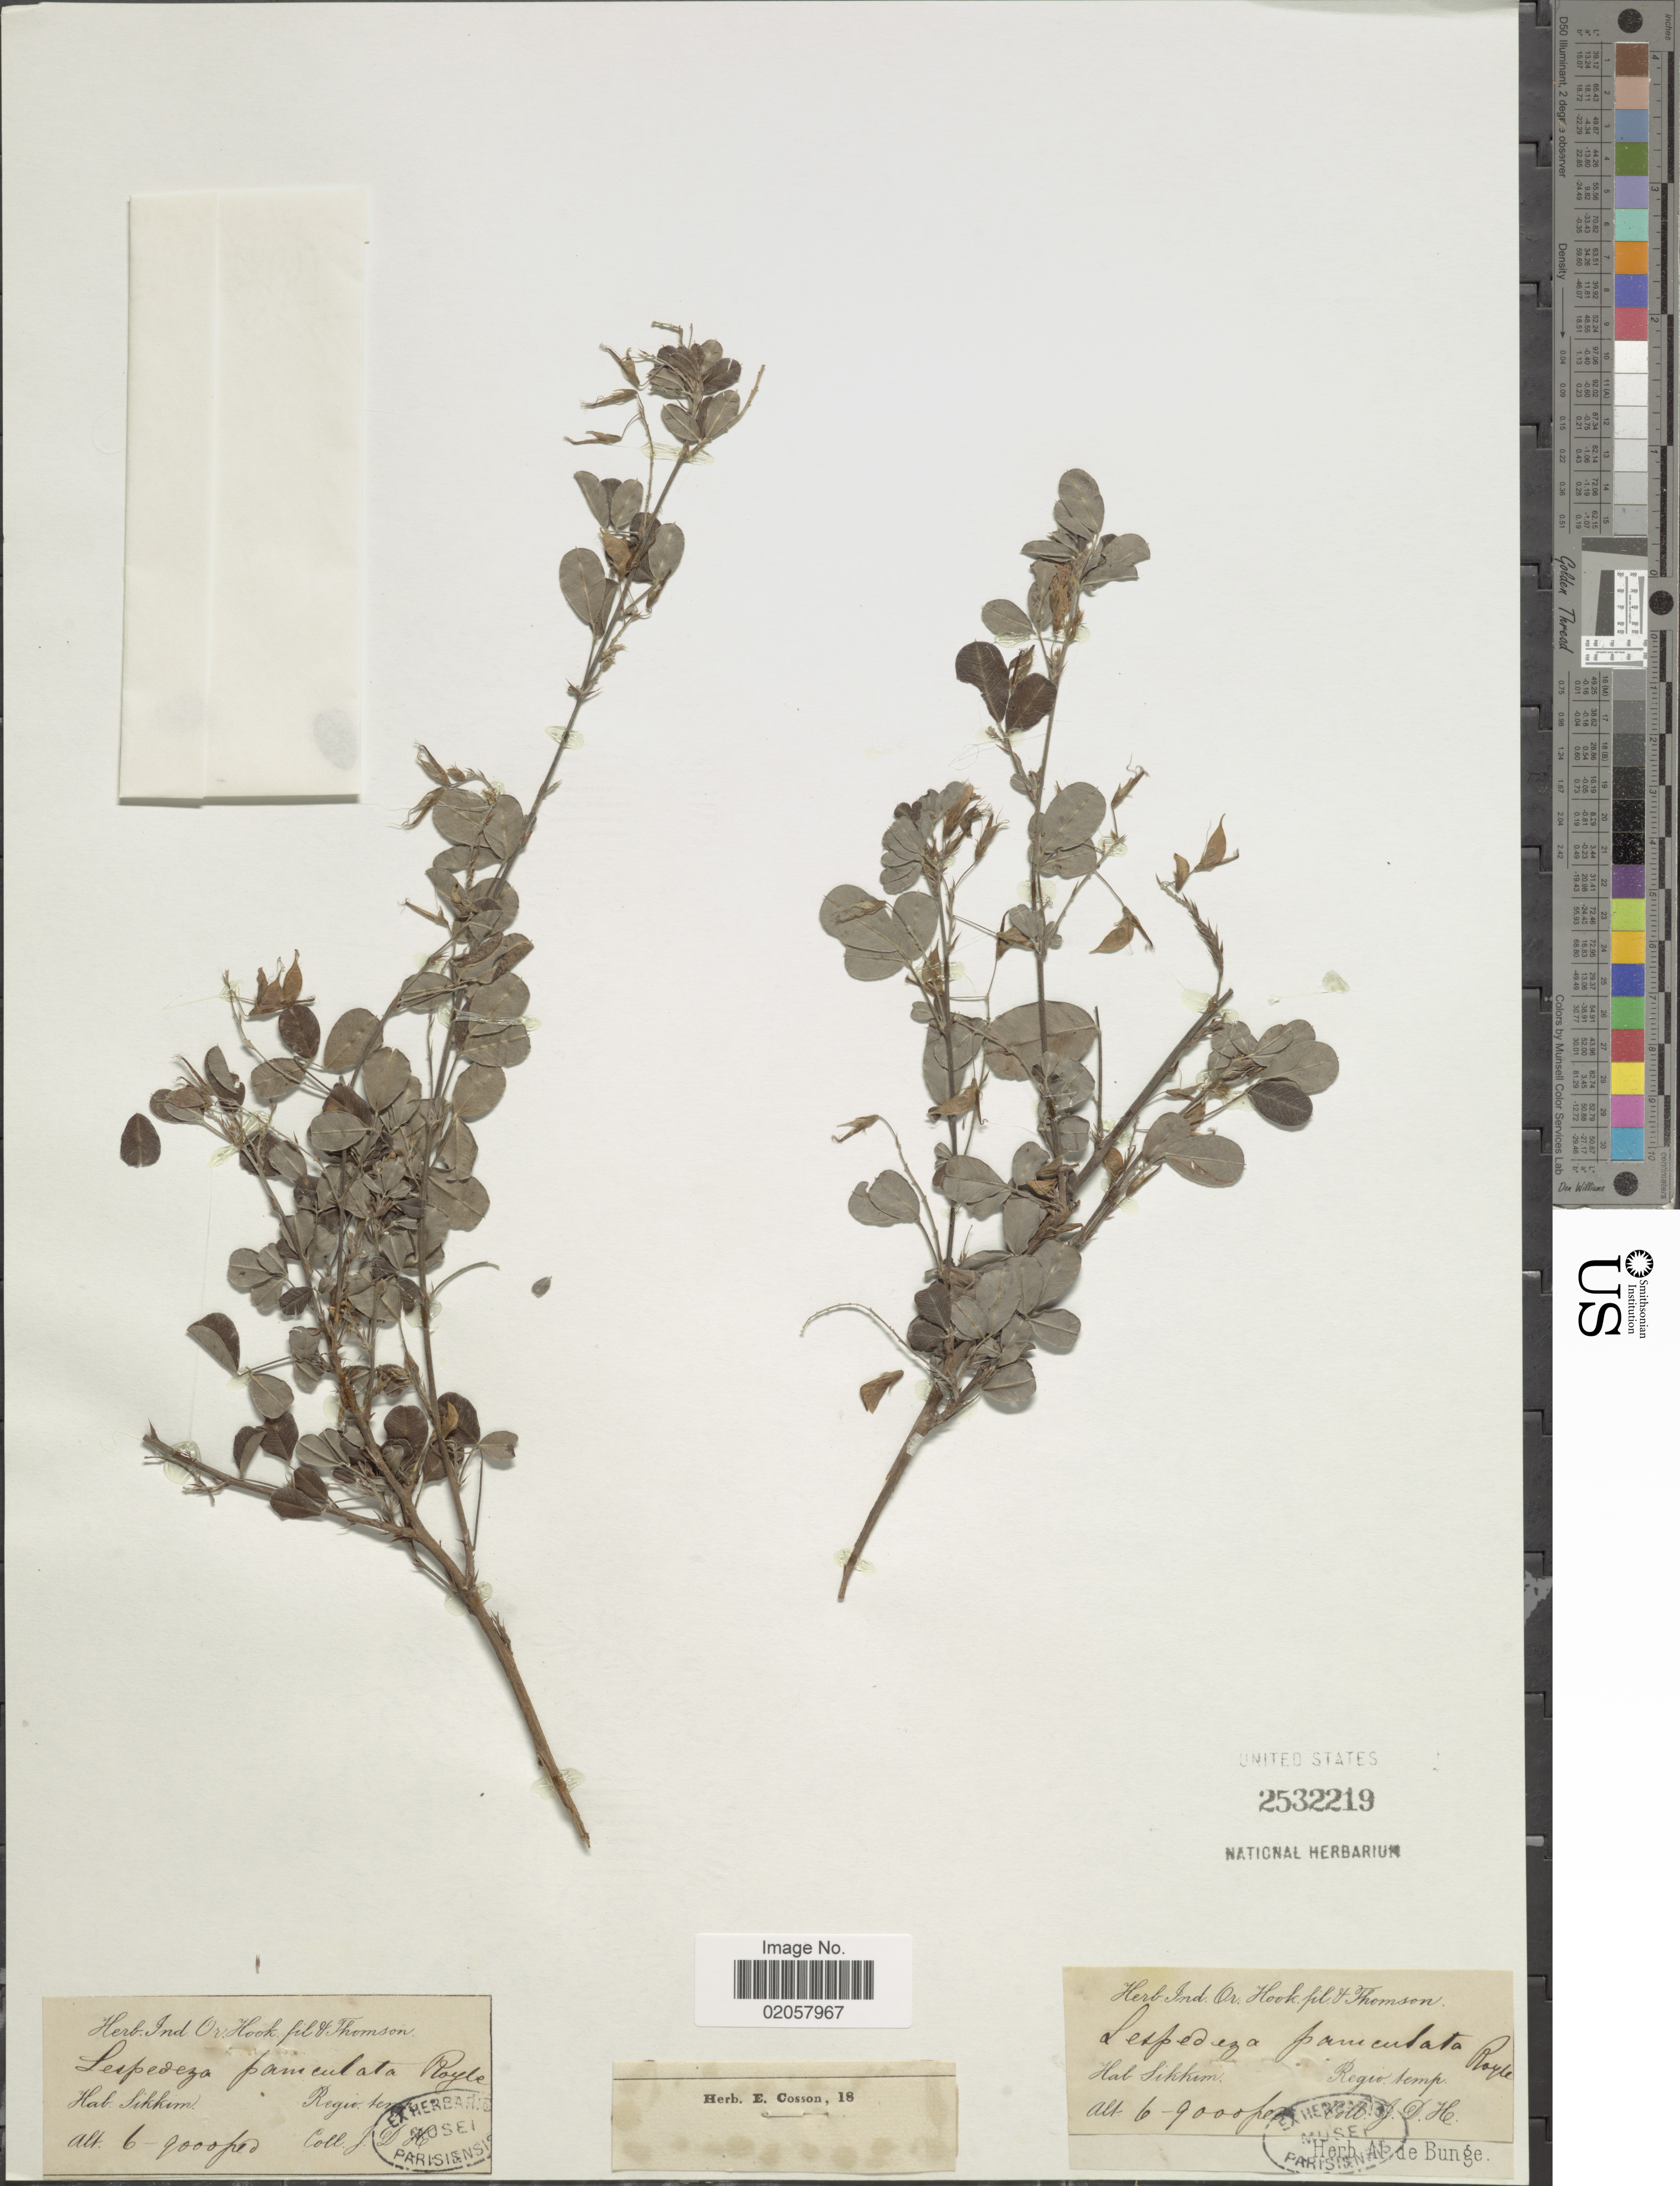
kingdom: Plantae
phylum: Tracheophyta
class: Magnoliopsida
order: Fabales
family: Fabaceae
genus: Lespedeza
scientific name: Lespedeza paniculata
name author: Royle ex Maxim.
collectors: J. D. Hooker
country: India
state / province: Sikkim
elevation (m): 1829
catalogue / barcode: US 2532219